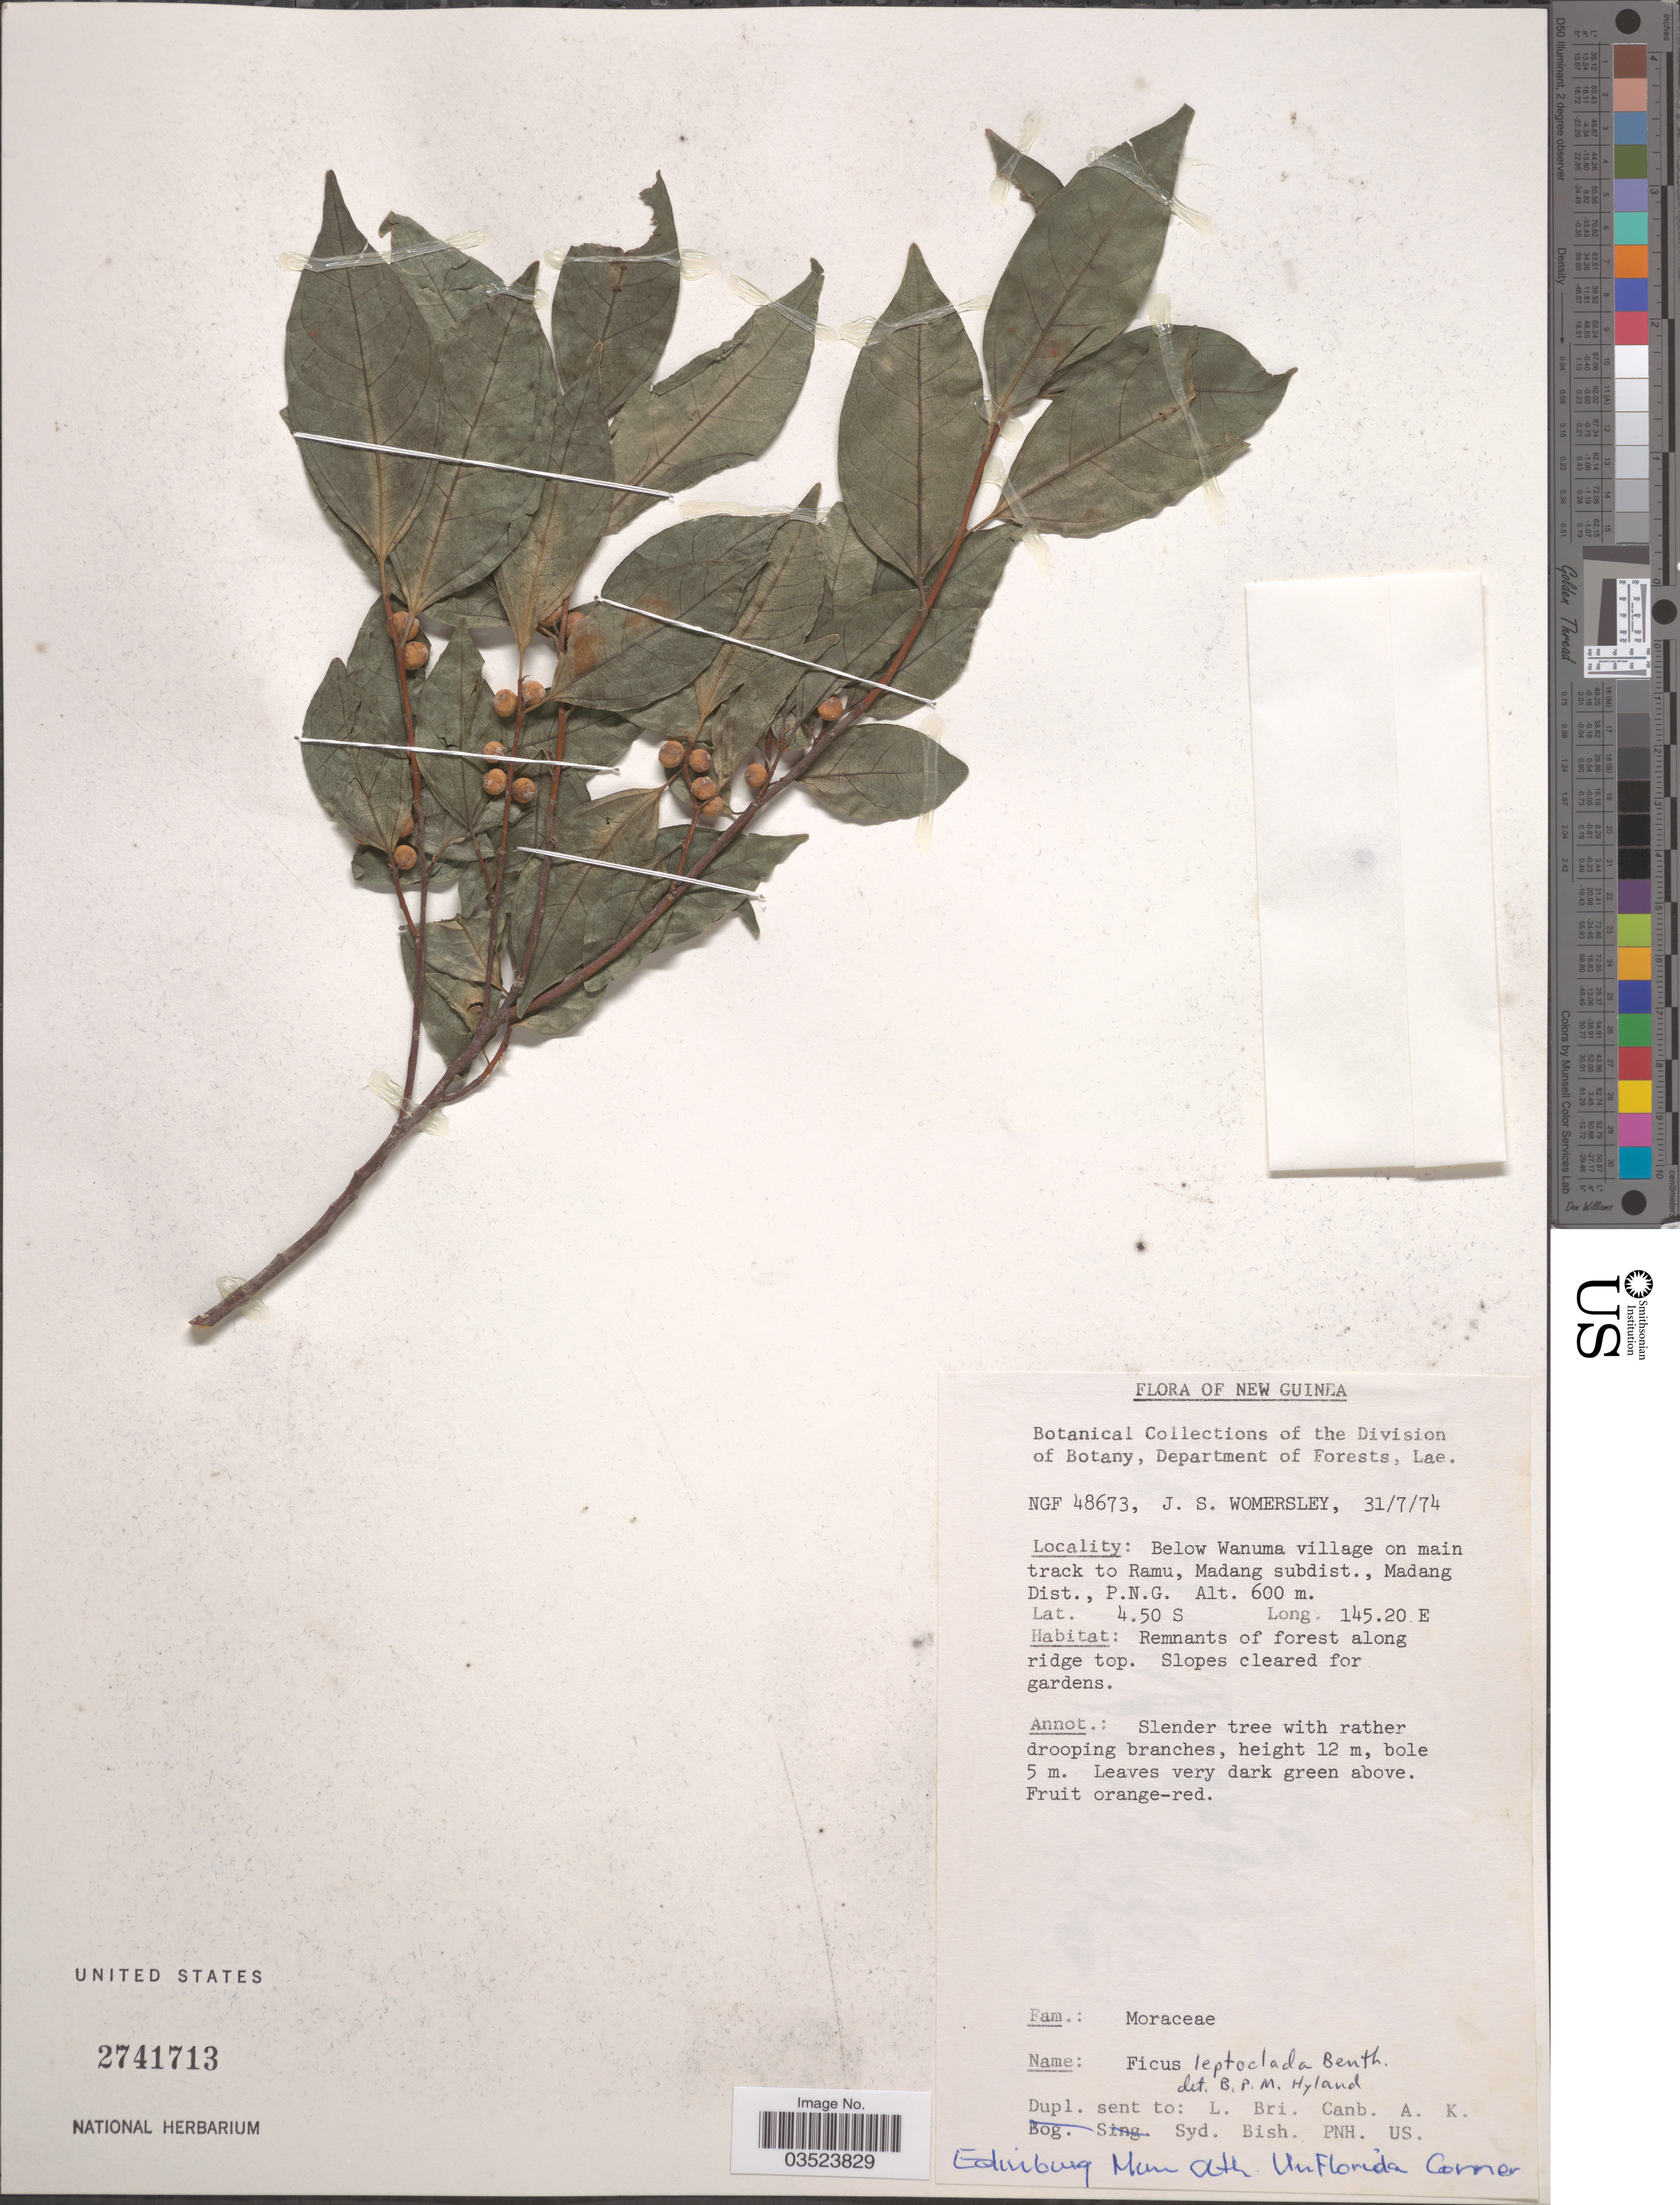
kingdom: Plantae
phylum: Tracheophyta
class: Magnoliopsida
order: Rosales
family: Moraceae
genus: Ficus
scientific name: Ficus leptoclada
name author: Benth.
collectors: J. S. Womersley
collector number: NGF48673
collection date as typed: Transcribed d/m/y: 31/7/74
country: Papua New Guinea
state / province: Madang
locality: New Guinea. Below Wanuma village on main track to Ramu, Madang subdist., Madang Dist., P.N.G.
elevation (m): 600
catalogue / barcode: US 2741713